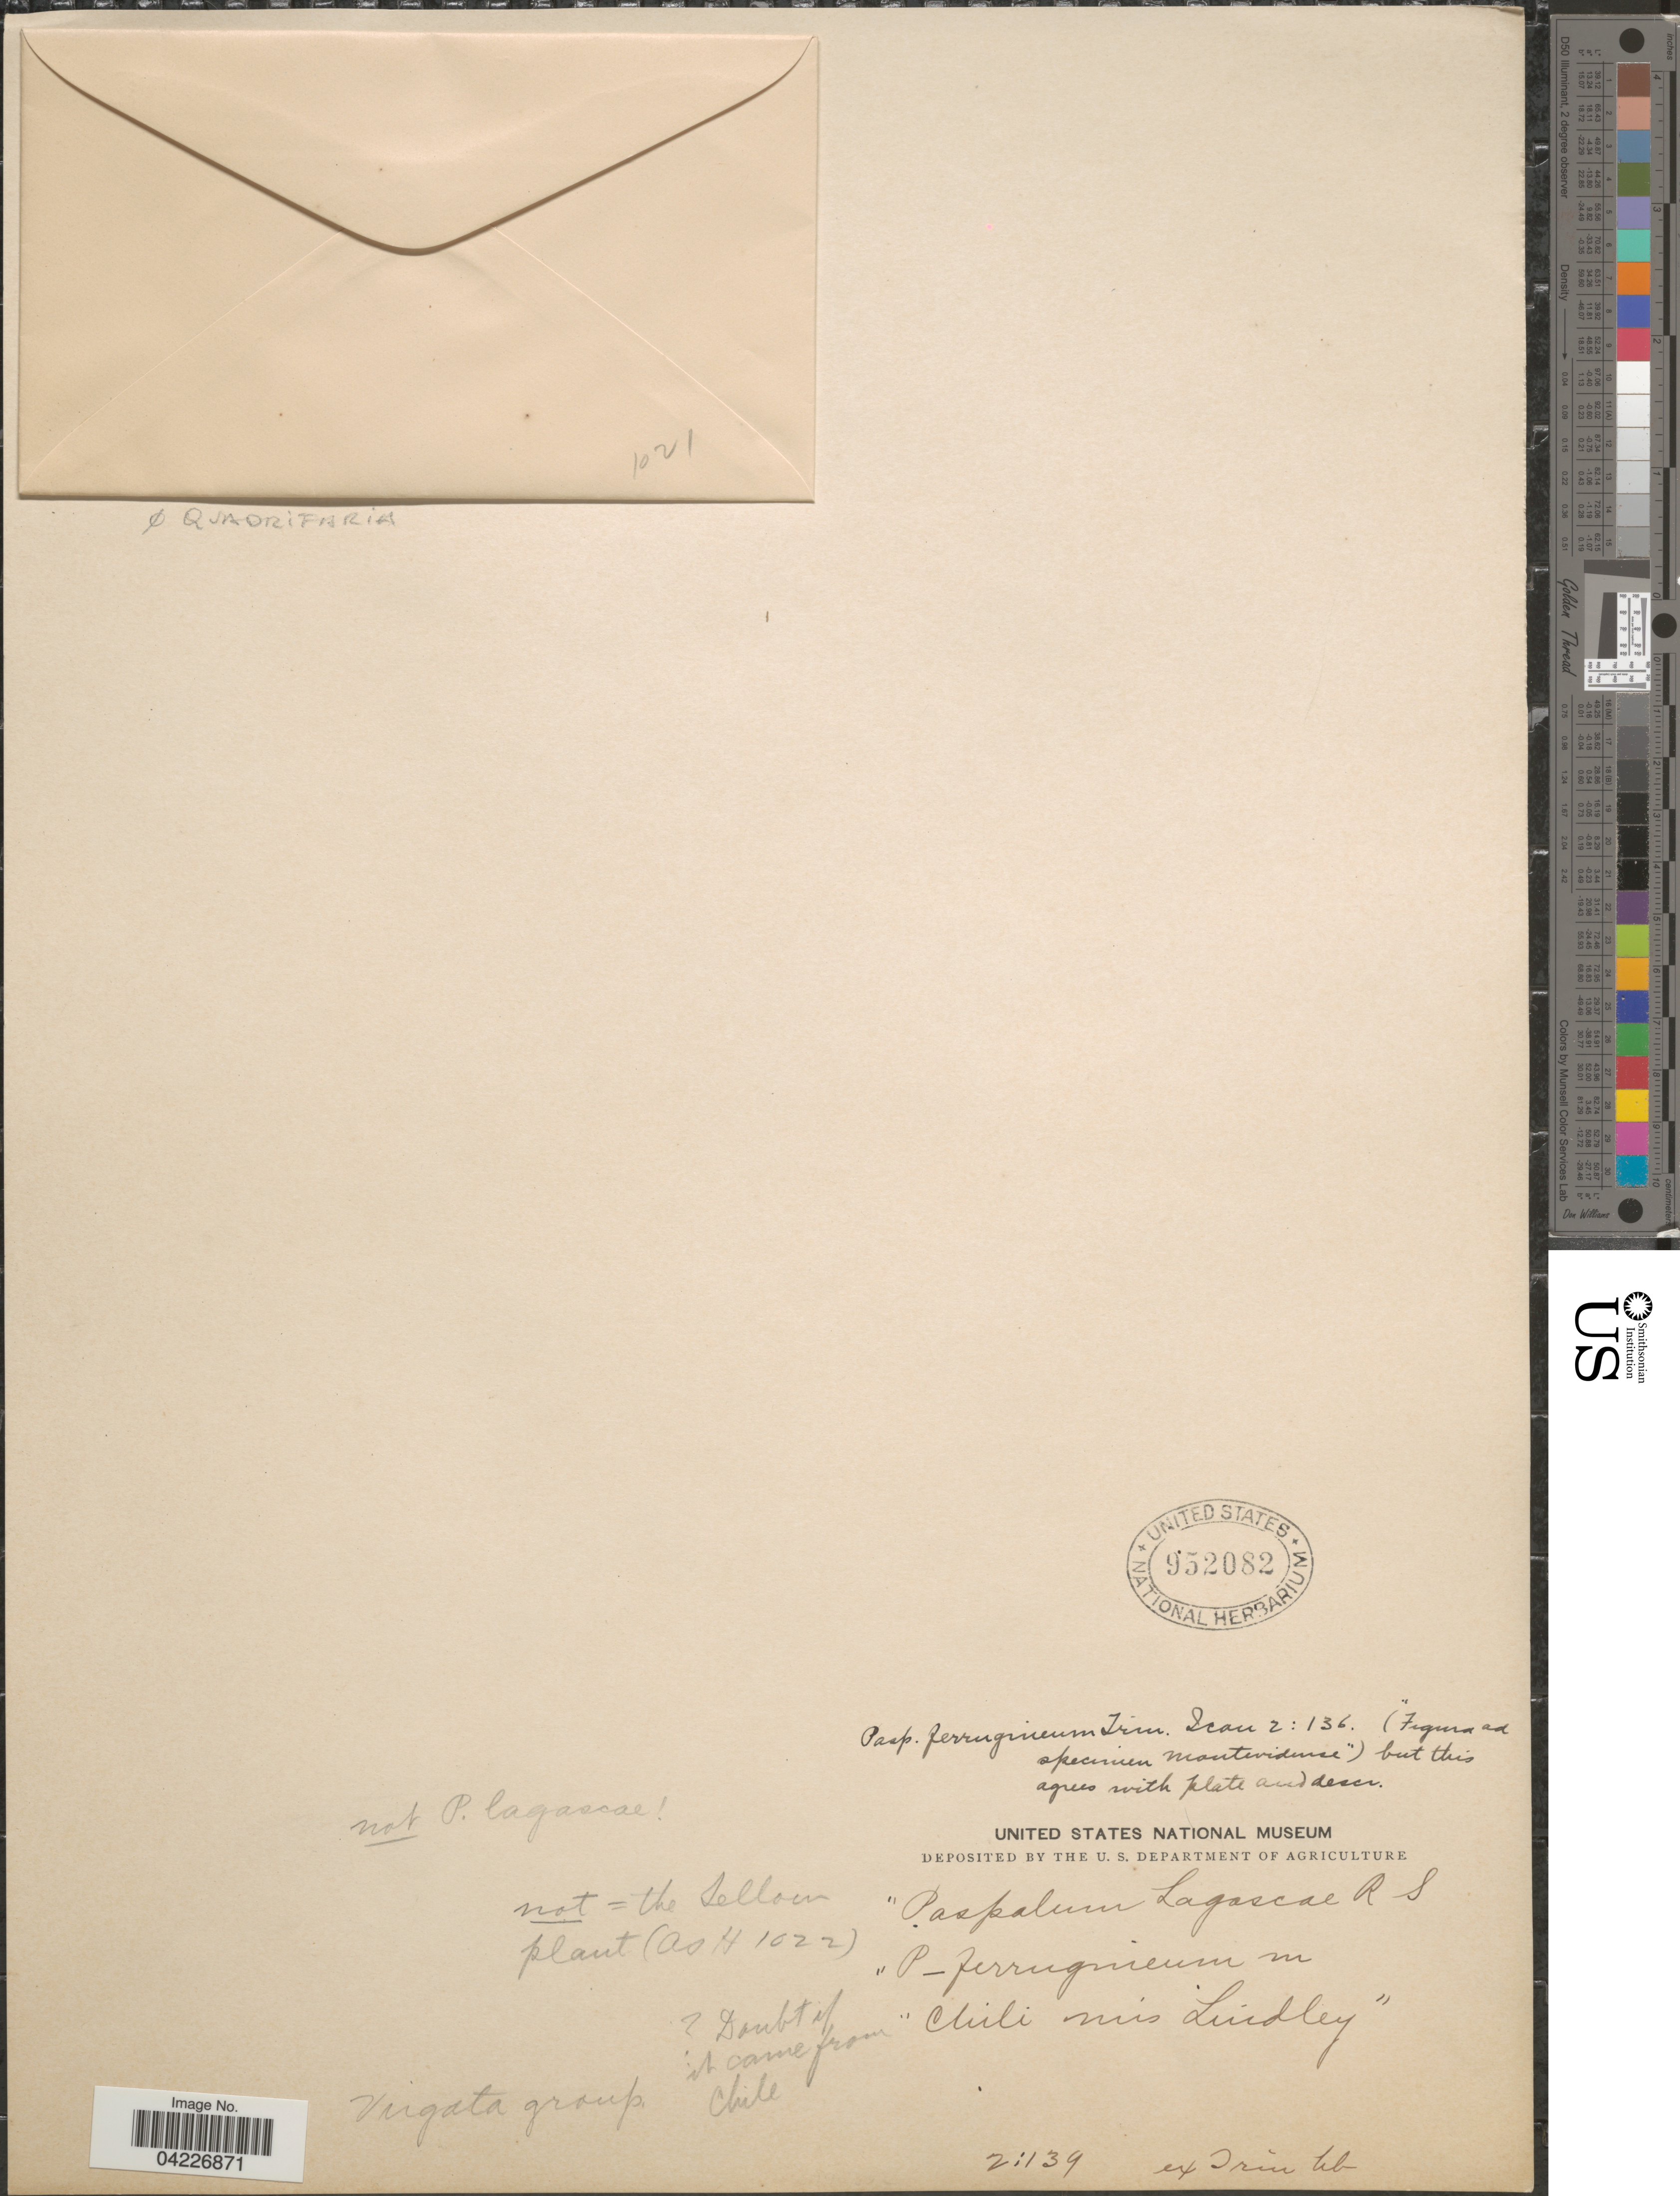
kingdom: Plantae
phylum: Tracheophyta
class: Liliopsida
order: Poales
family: Poaceae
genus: Paspalum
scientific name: Paspalum sp.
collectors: Lindley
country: Chile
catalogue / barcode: US 952082